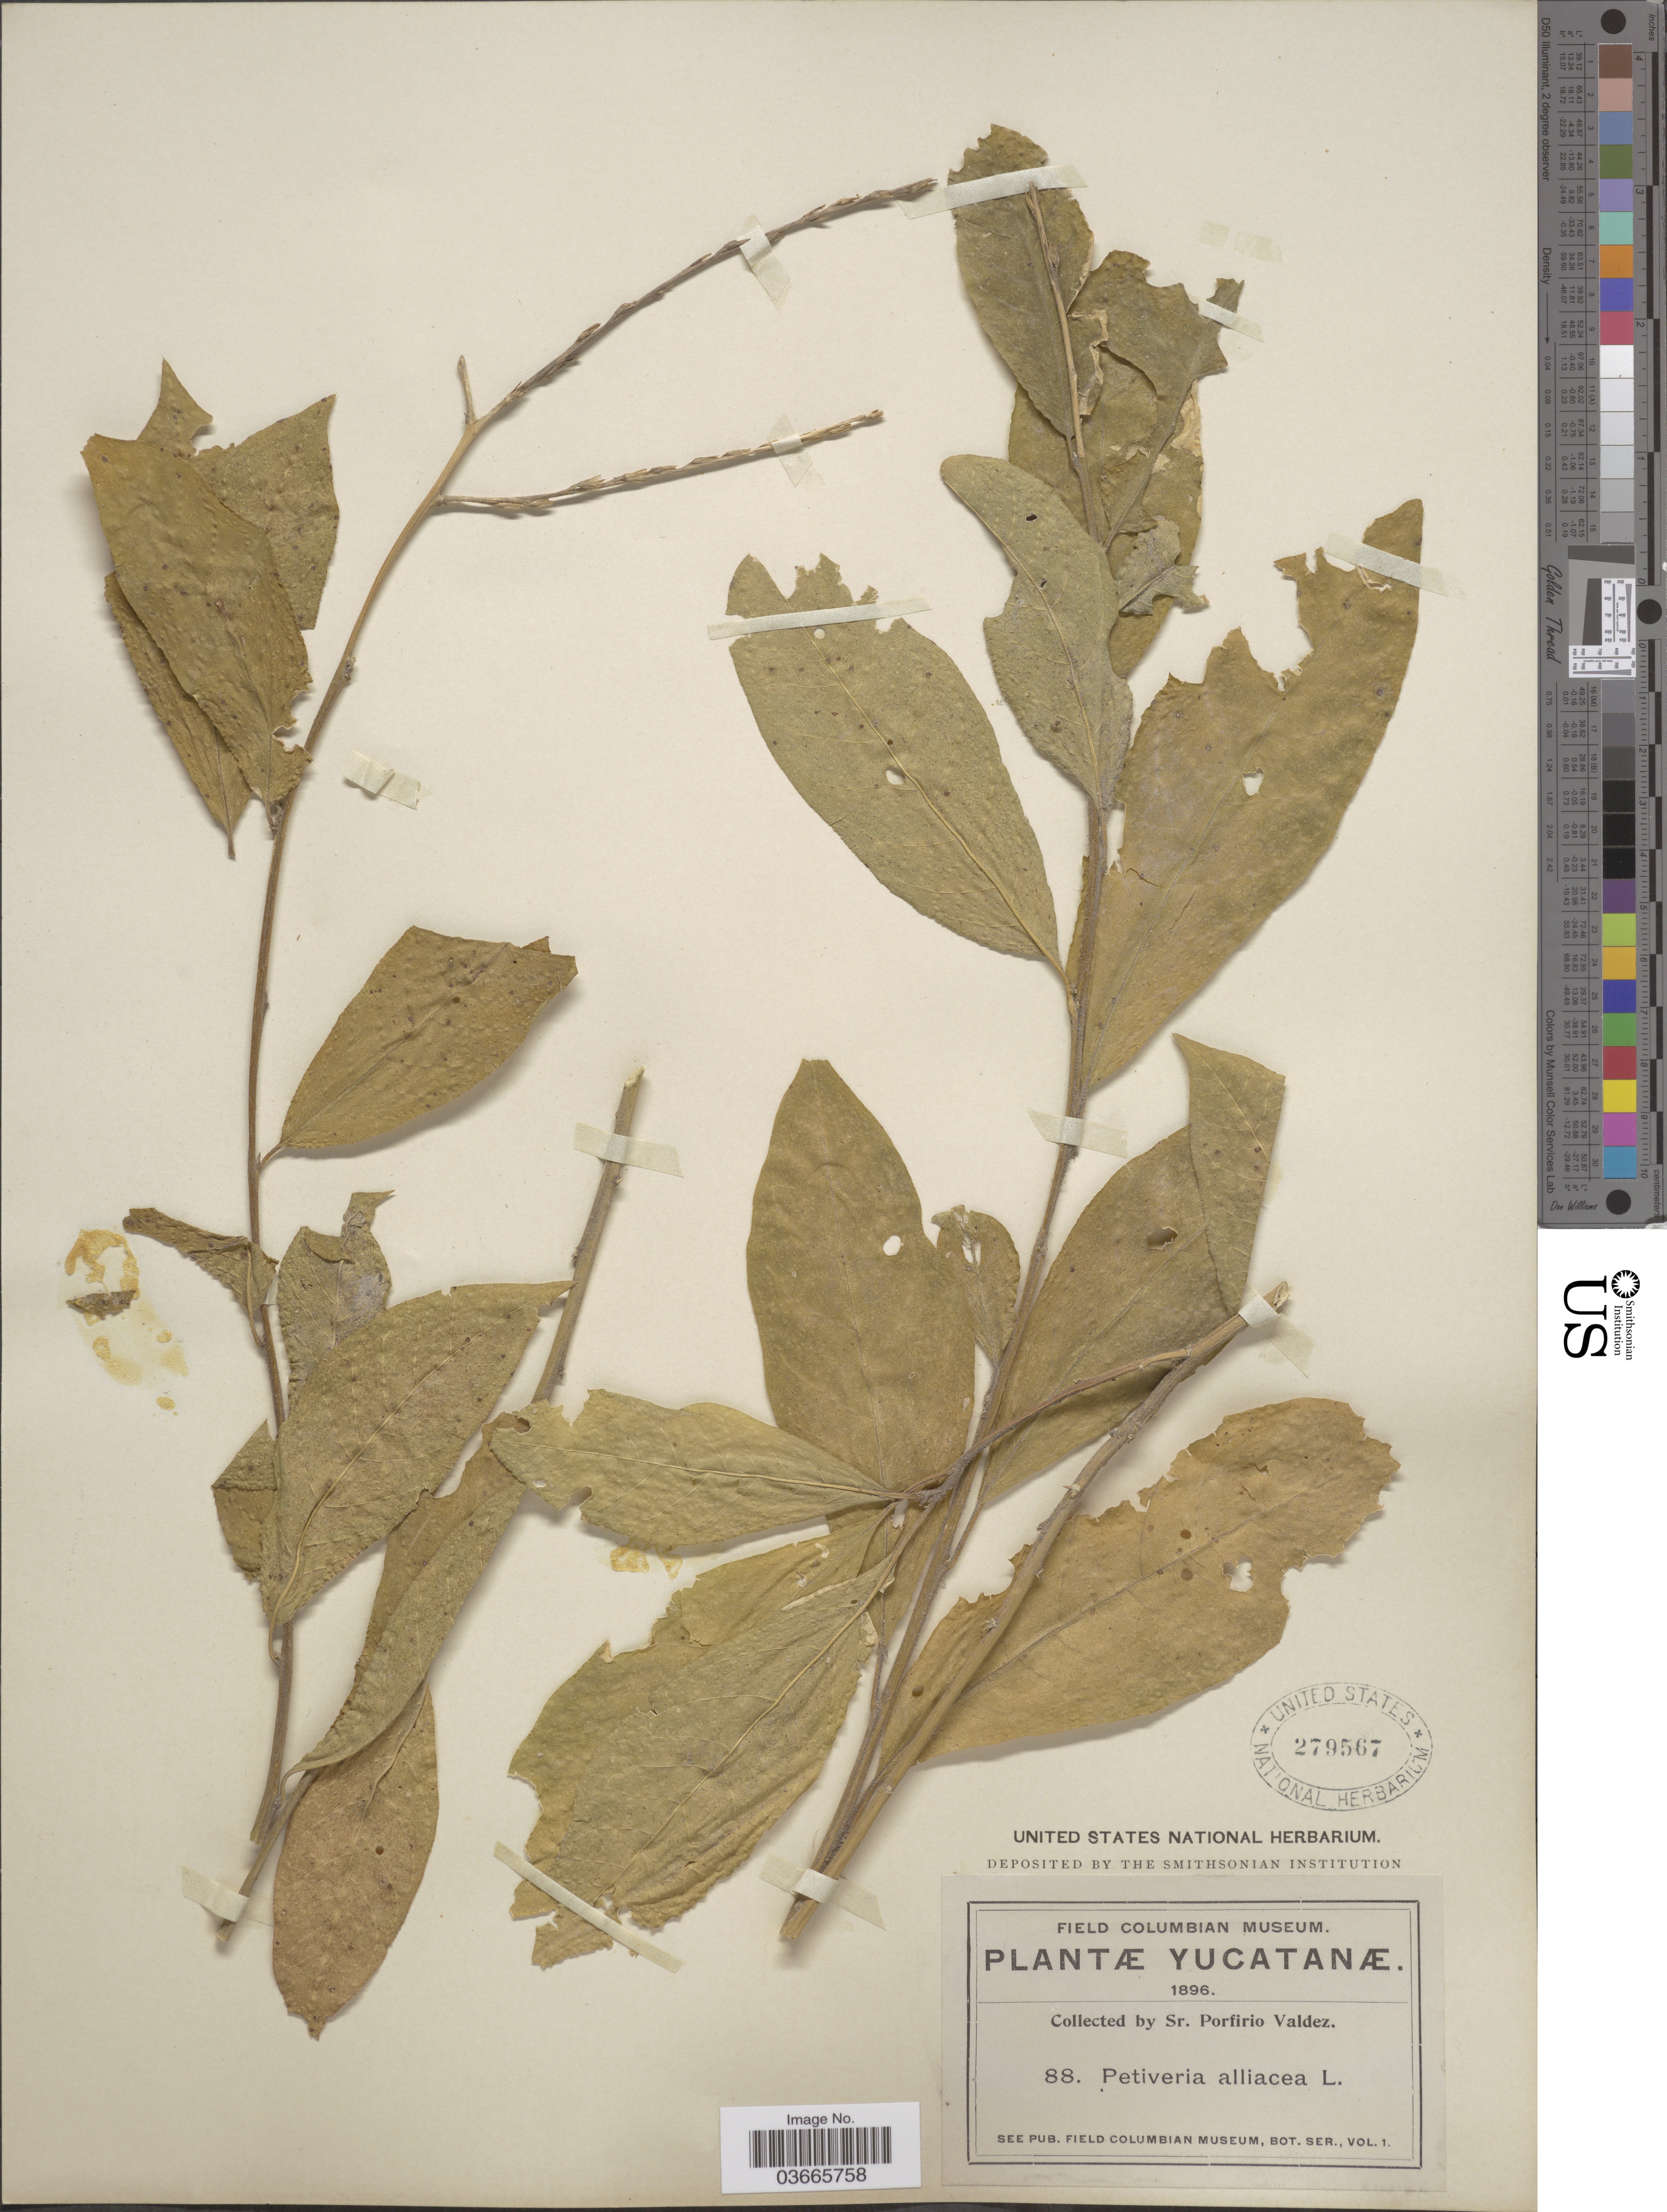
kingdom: Plantae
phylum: Tracheophyta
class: Magnoliopsida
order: Caryophyllales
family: Phytolaccaceae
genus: Petiveria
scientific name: Petiveria alliacea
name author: L.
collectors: P. Valdez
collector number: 88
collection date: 1896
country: Mexico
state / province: Yucatán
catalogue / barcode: US 279567